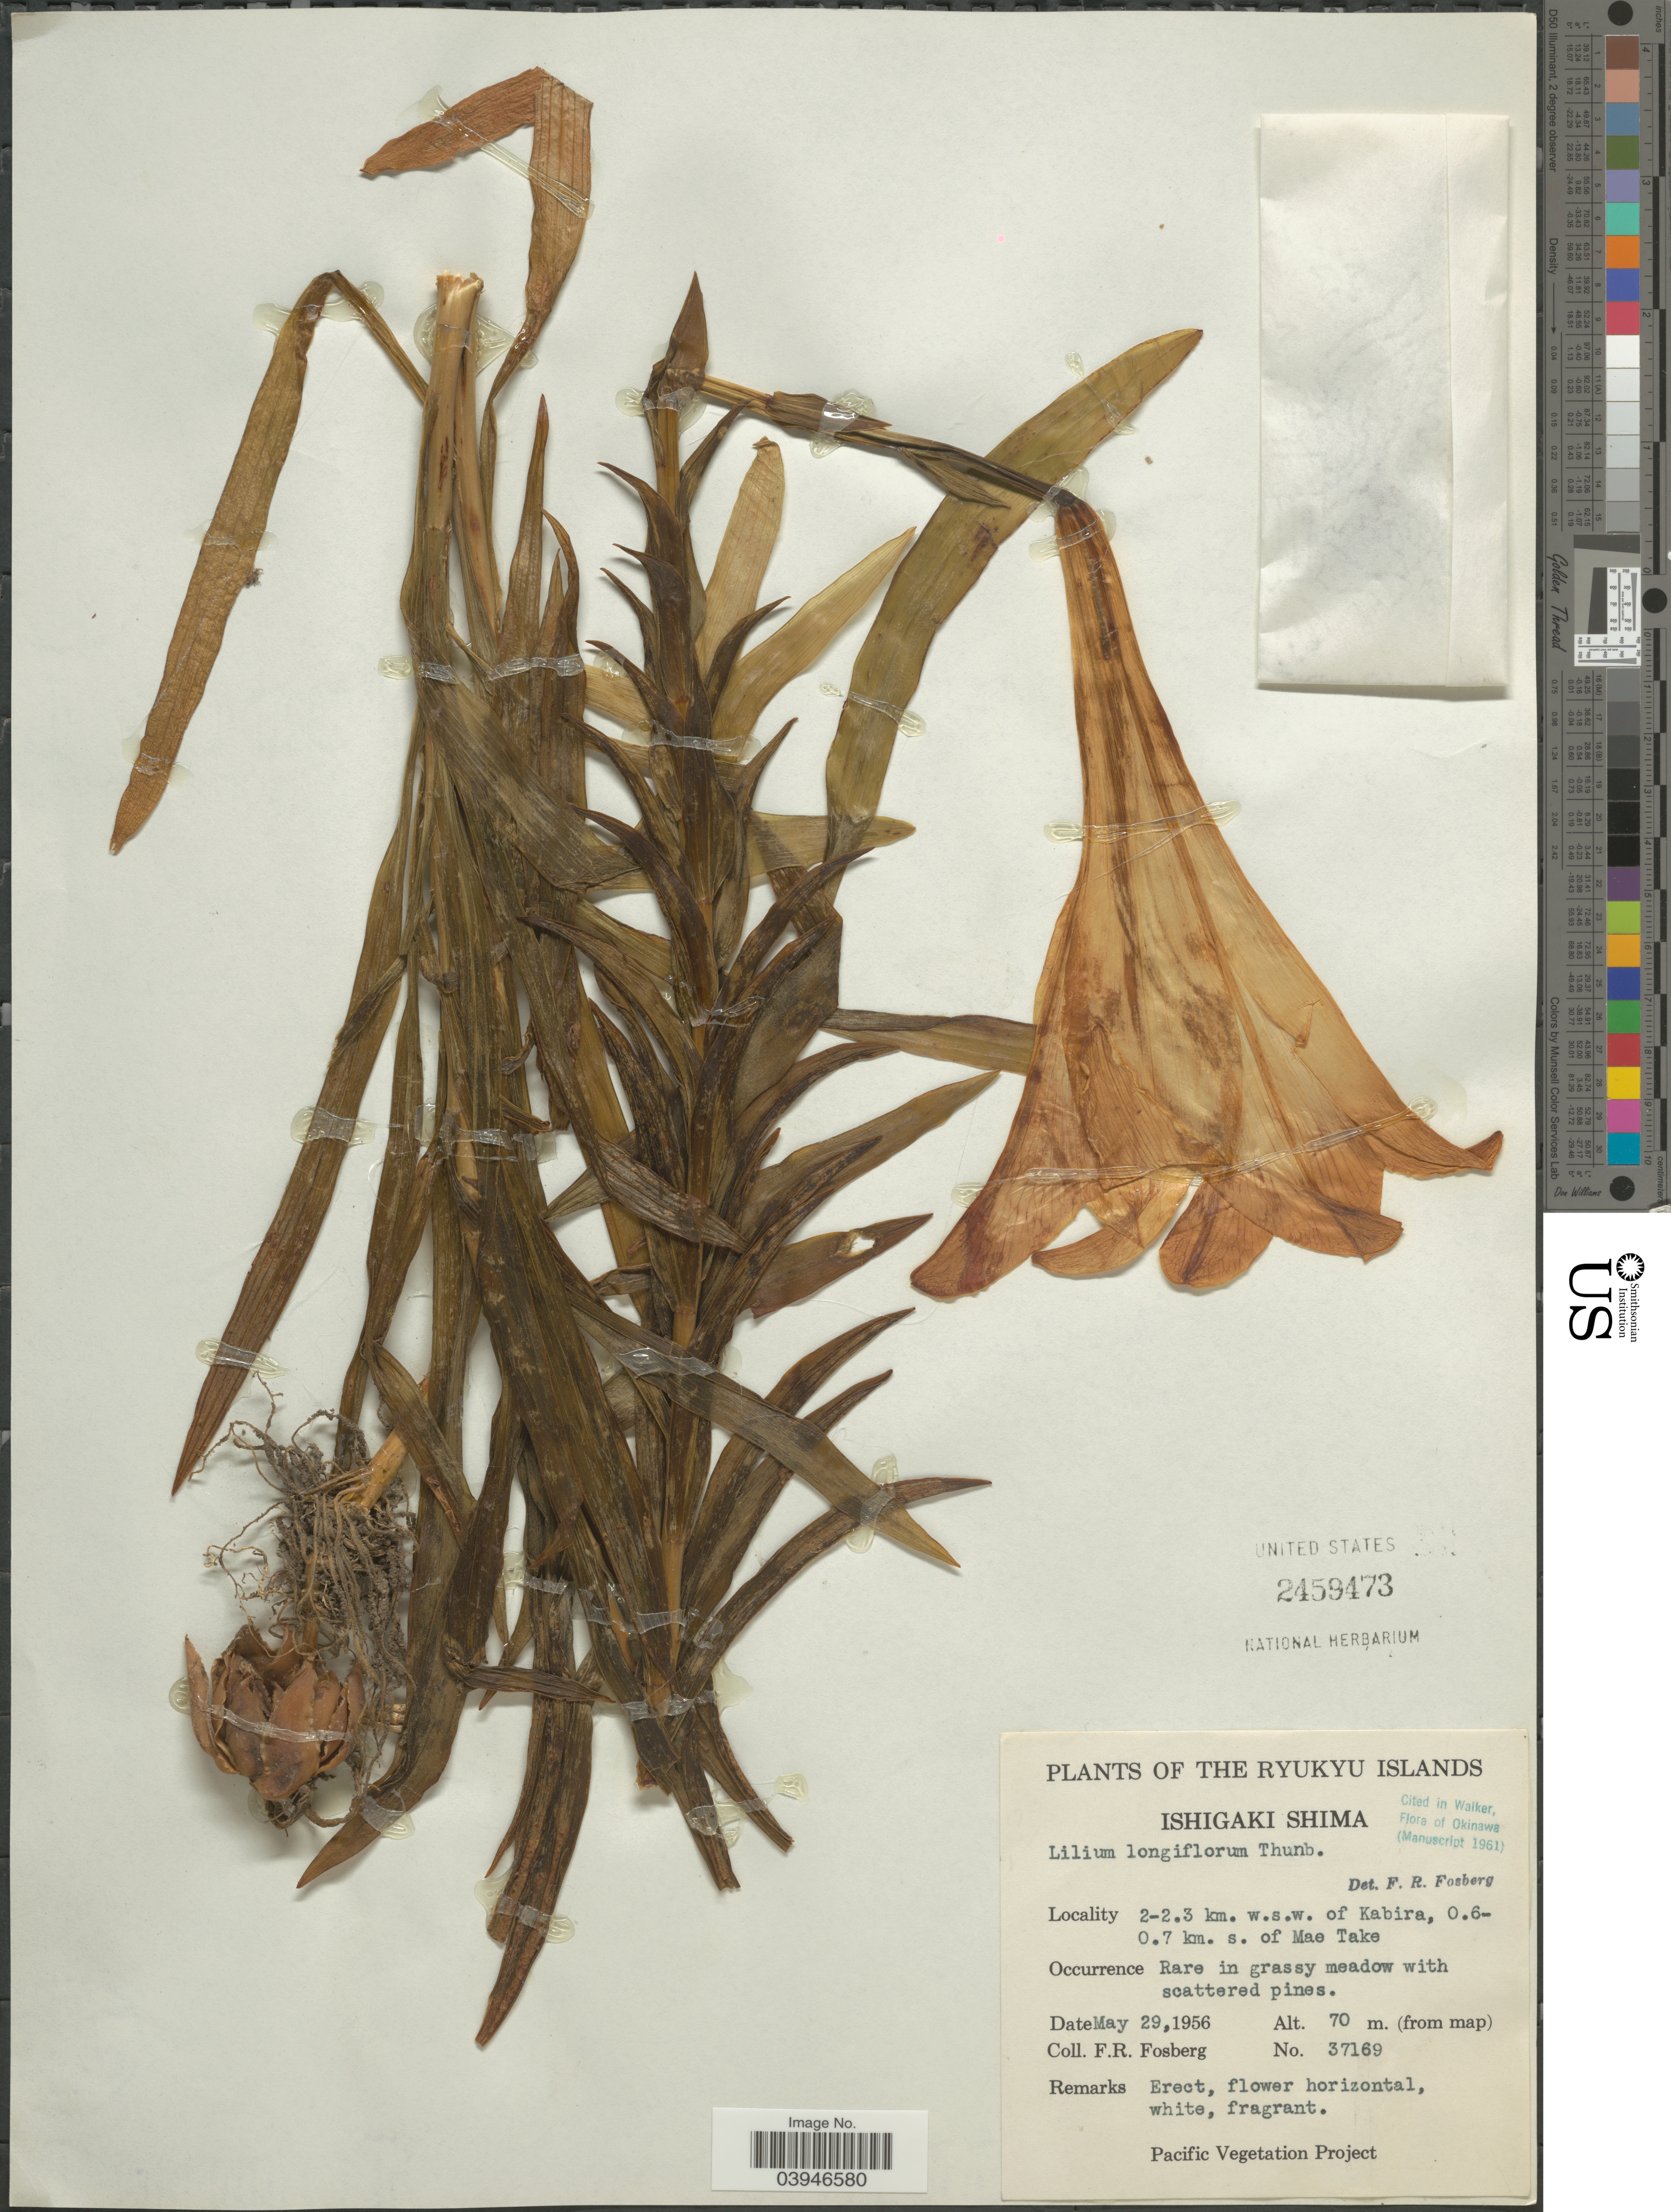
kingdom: Plantae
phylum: Tracheophyta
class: Liliopsida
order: Liliales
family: Liliaceae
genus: Lilium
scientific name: Lilium longiflorum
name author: Thunb.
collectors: F. R. Fosberg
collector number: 37169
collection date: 1956-05-29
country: Japan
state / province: Okinawa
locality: Ryukyu Islands. Ishigaki Shima. 2-2.3 km. w.s.w. of Kabira, 0.6-0.7 km. s. of Mae Take.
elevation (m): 70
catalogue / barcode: US 2459473